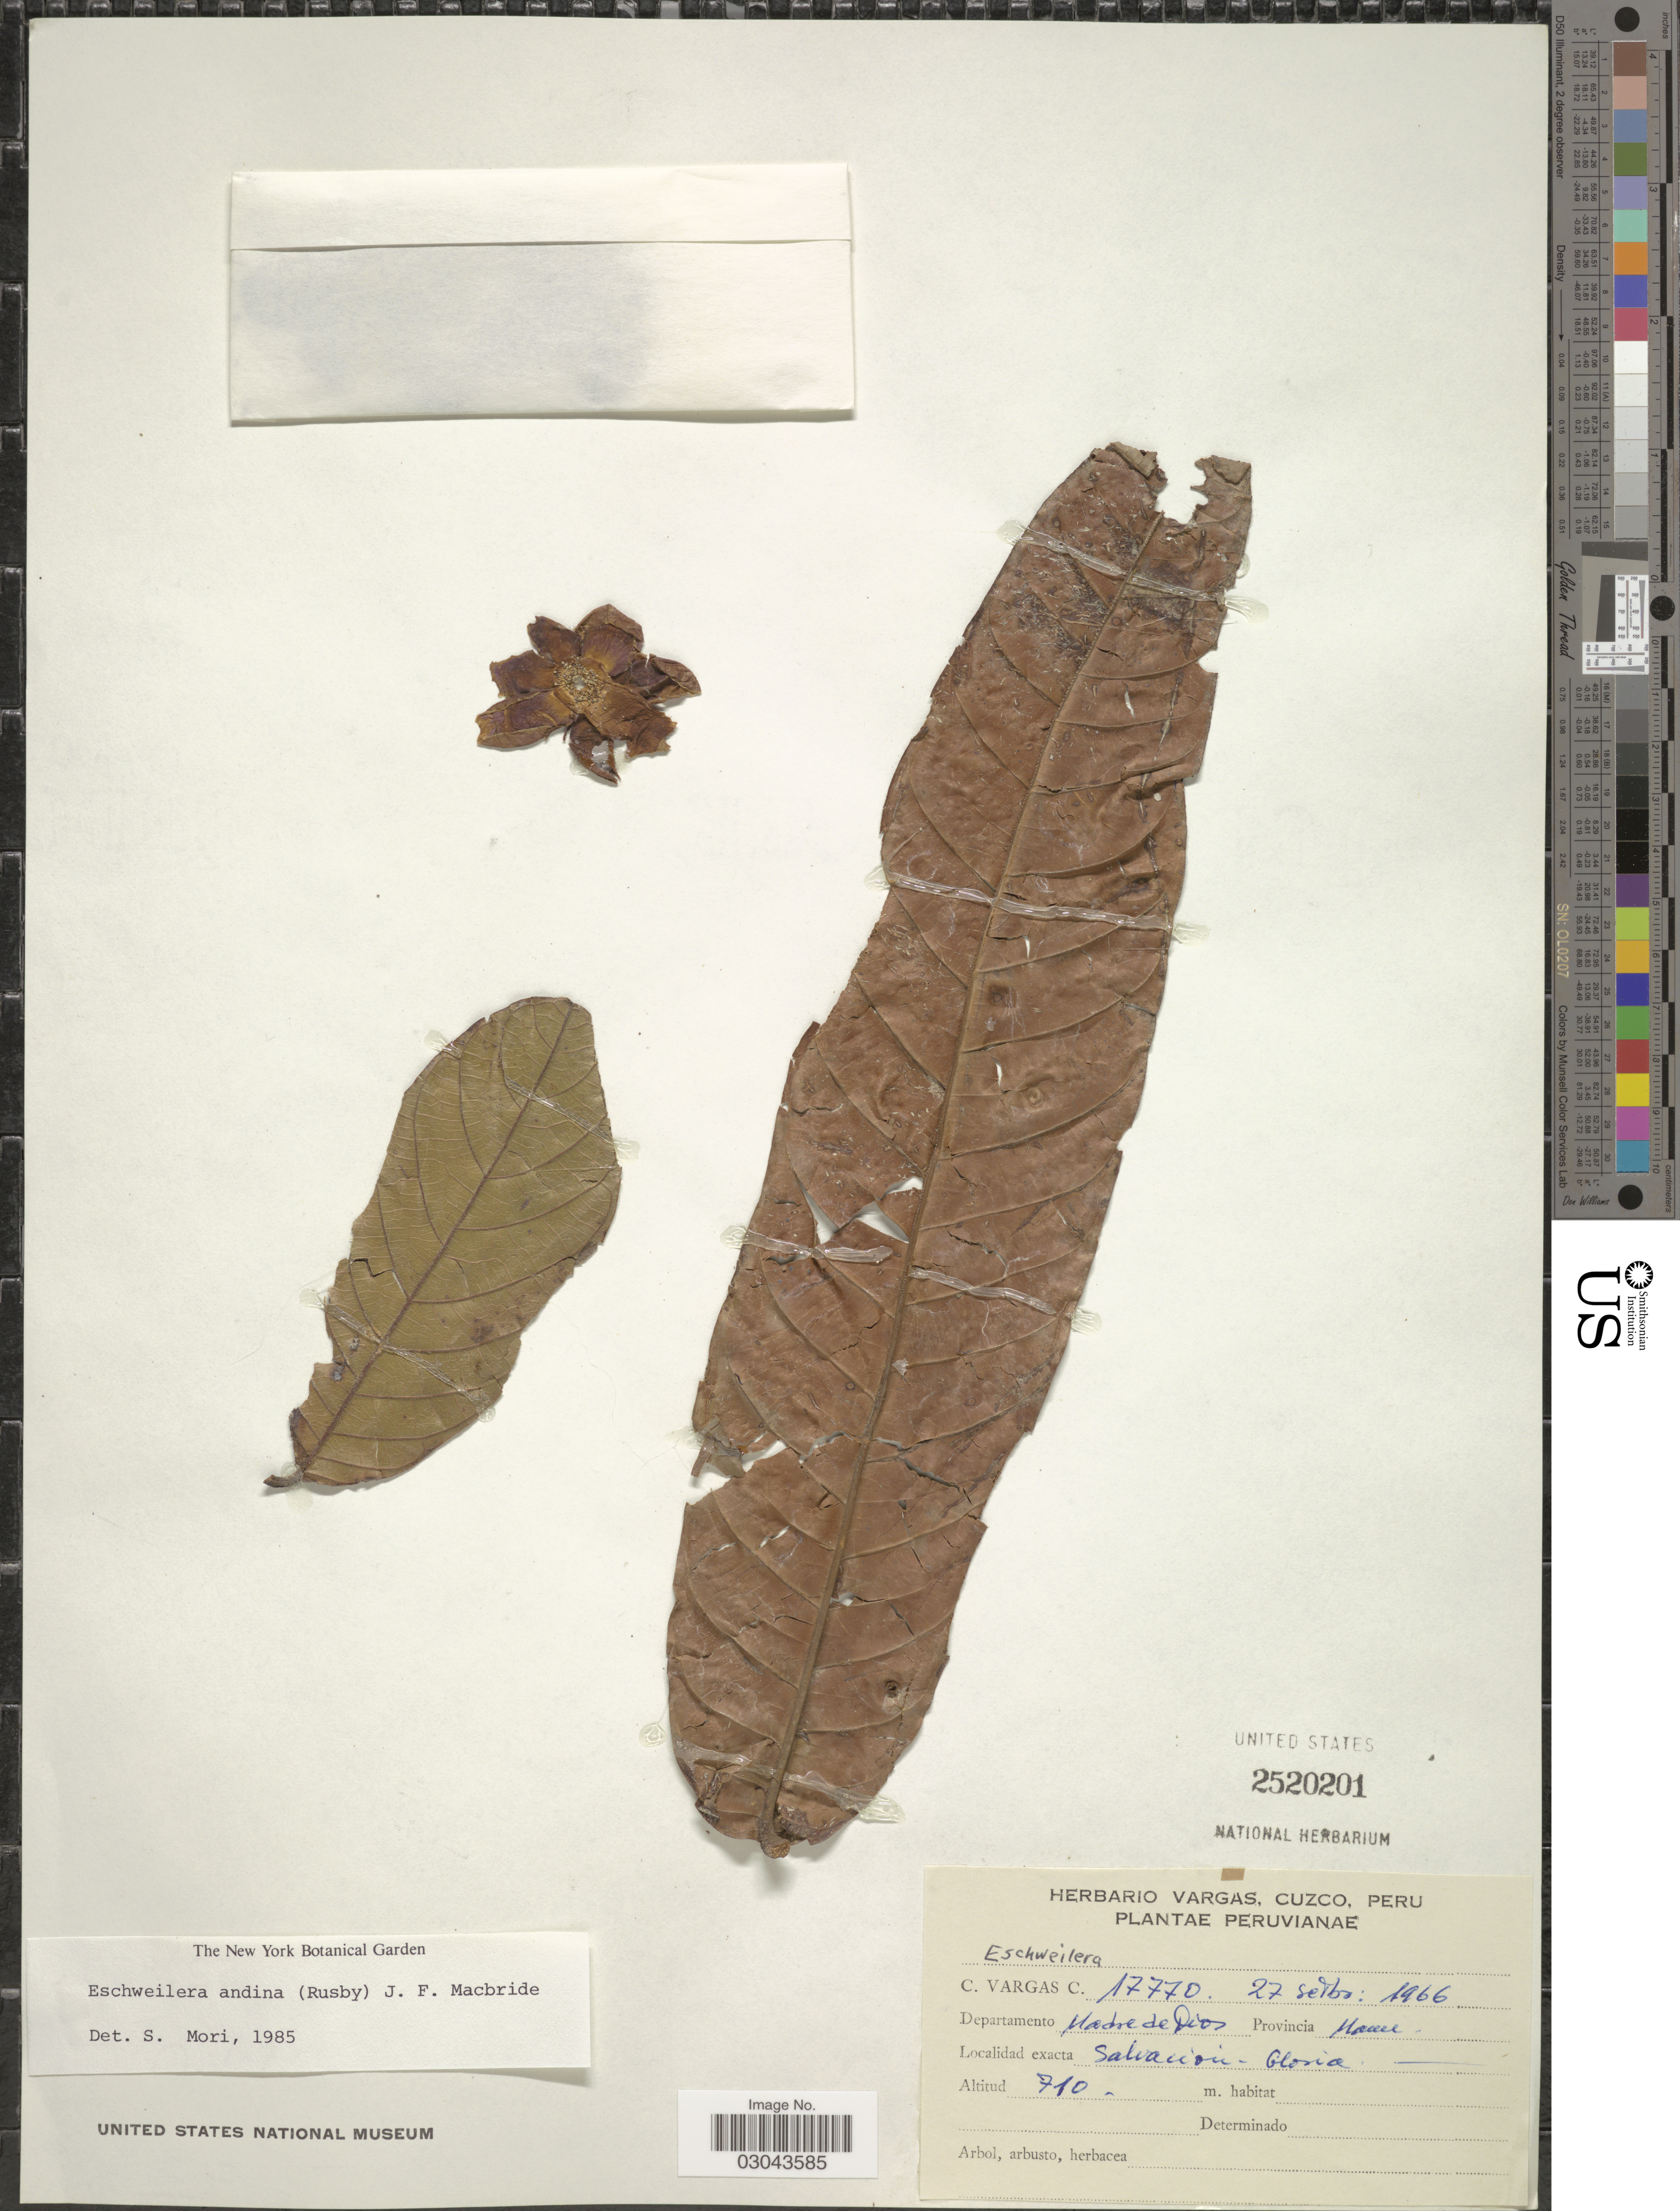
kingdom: Plantae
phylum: Tracheophyta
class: Magnoliopsida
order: Ericales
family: Lecythidaceae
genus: Eschweilera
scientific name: Eschweilera andina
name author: (Rusby) J.F. Macbr.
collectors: C. Vargas Calderón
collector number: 17770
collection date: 1966-09-27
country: Peru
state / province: Madre de Dios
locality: Departamento Madre de Dios, Provincia Manu, Salvacion-Gloria.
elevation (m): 710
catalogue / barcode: US 2520201